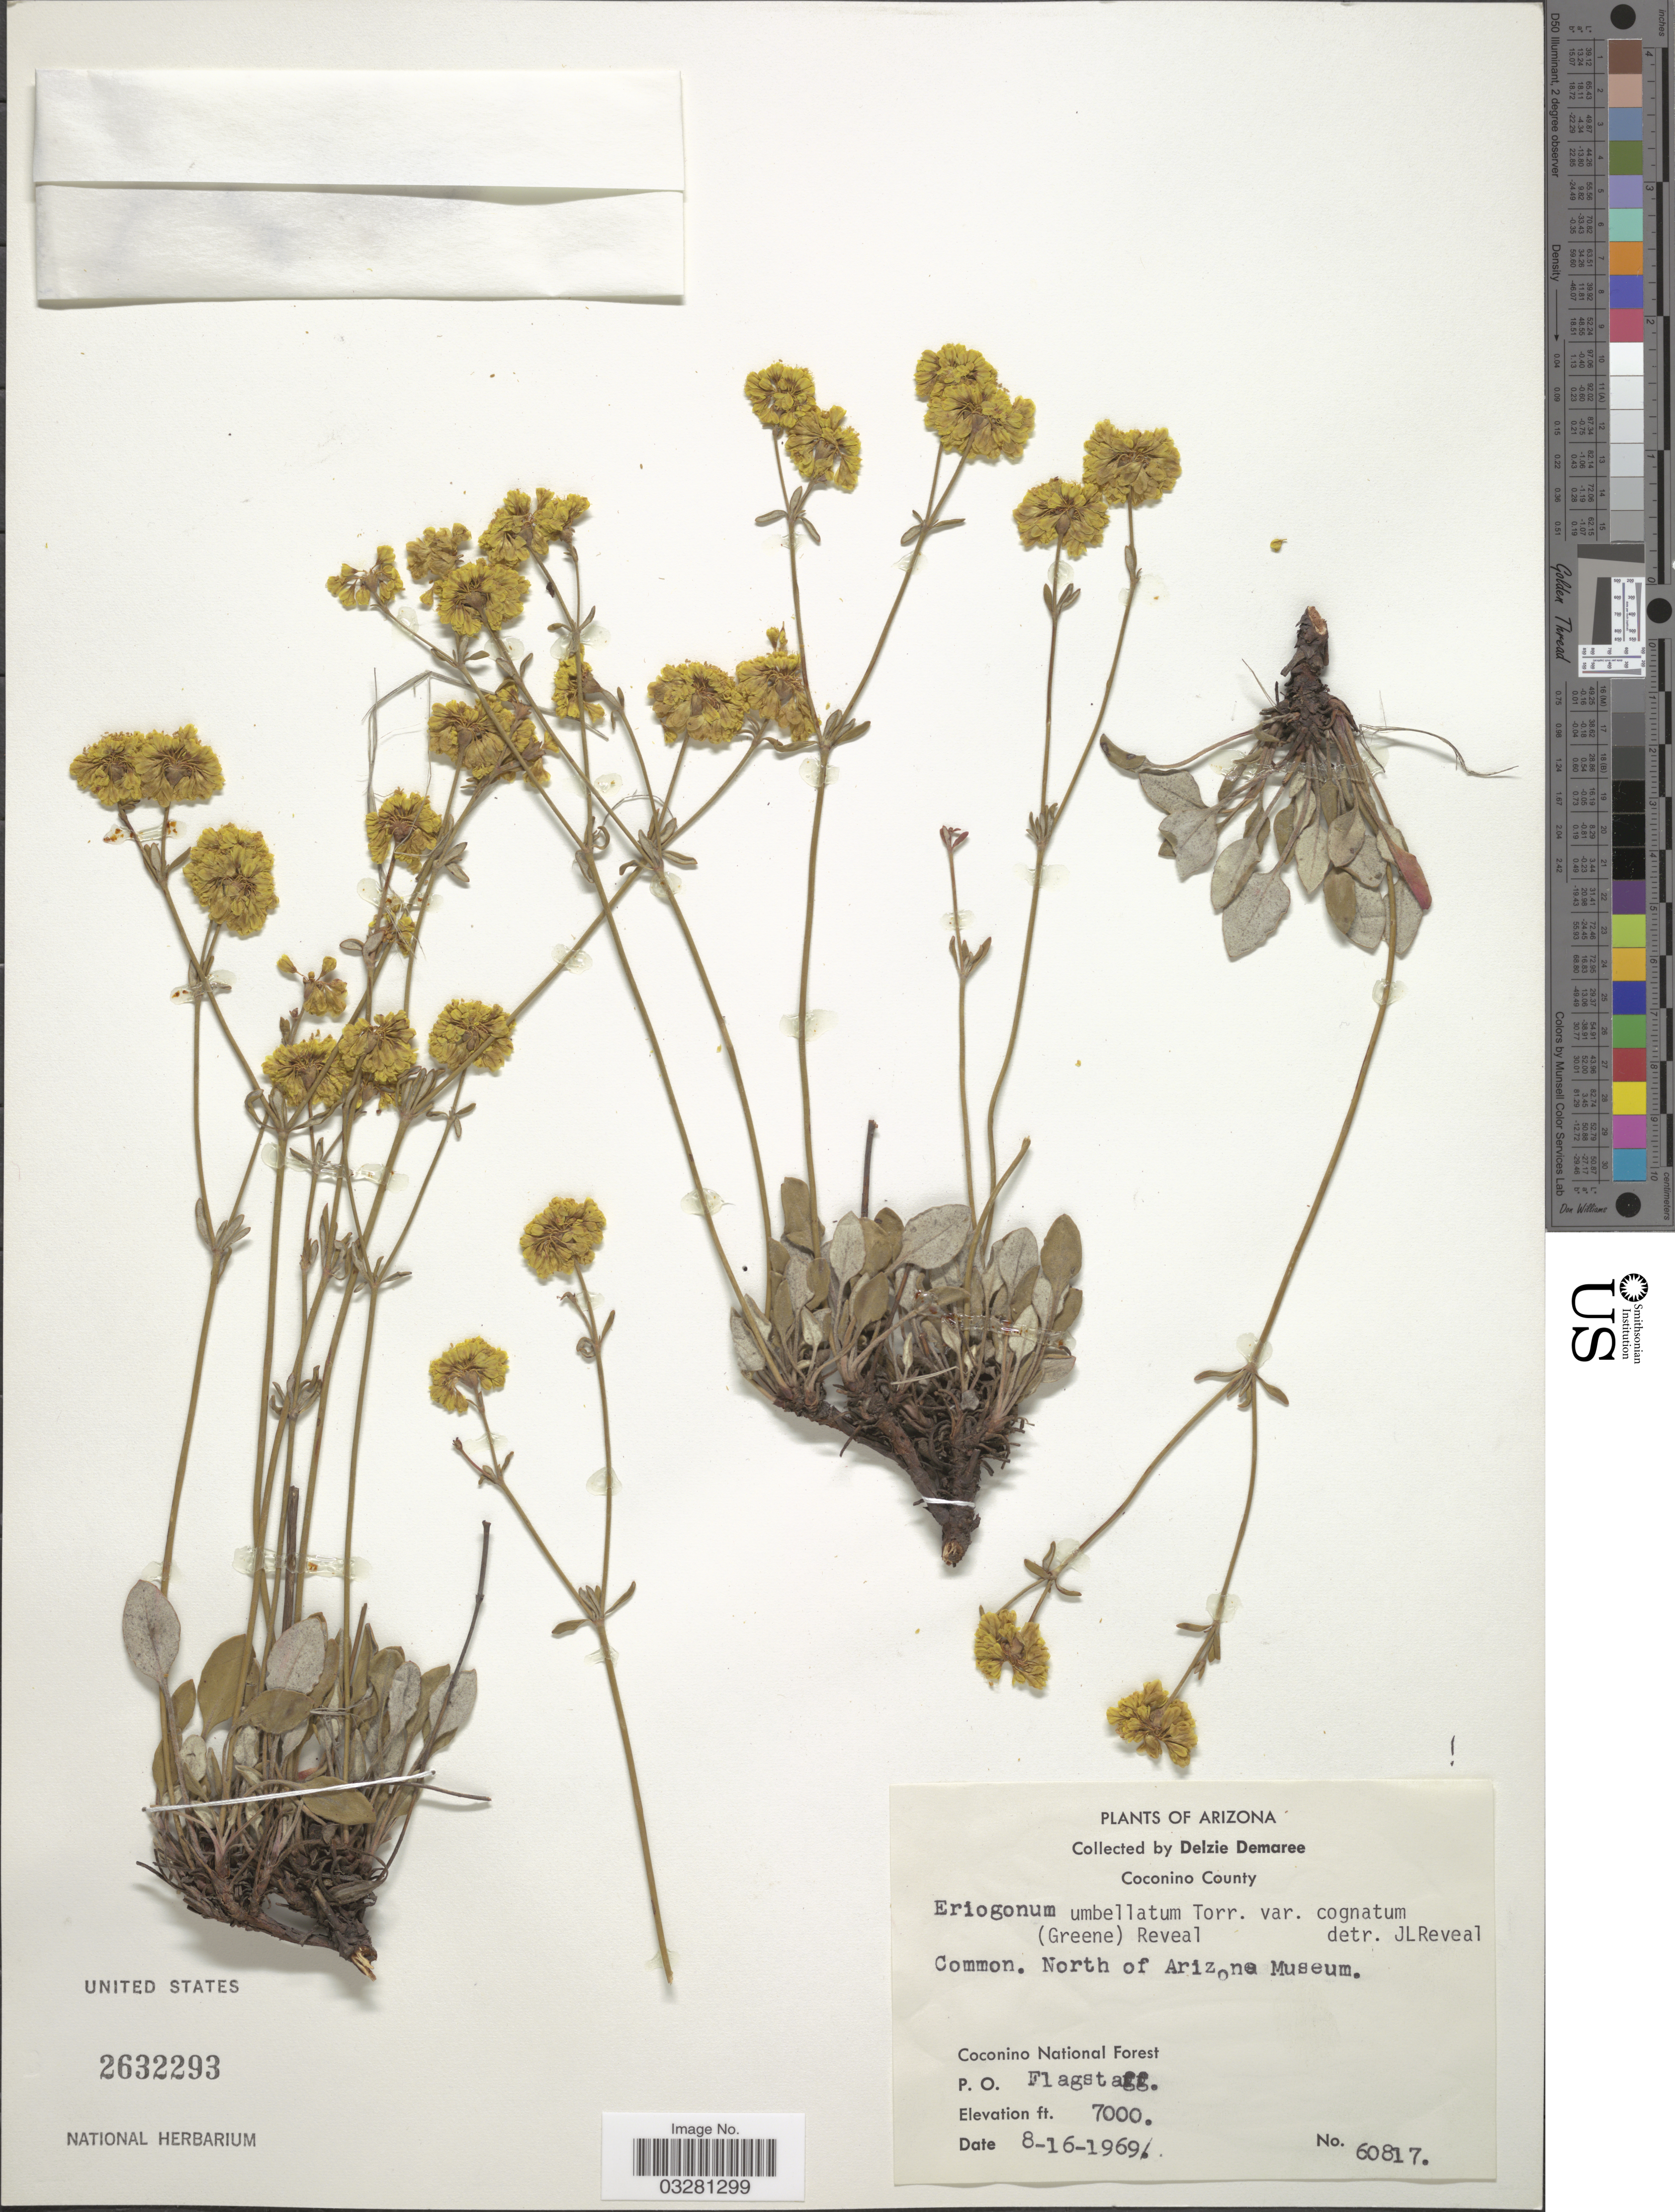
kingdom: Plantae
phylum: Tracheophyta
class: Magnoliopsida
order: Caryophyllales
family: Polygonaceae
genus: Eriogonum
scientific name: Eriogonum umbellatum var. umbellatum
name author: Torr.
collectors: D. Demaree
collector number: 60817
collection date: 1969-08-16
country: United States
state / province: Arizona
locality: Coconino County. North of Arizona Museum. Coconino National Forest. P. O. Flagstaff.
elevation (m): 2134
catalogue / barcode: US 2632293